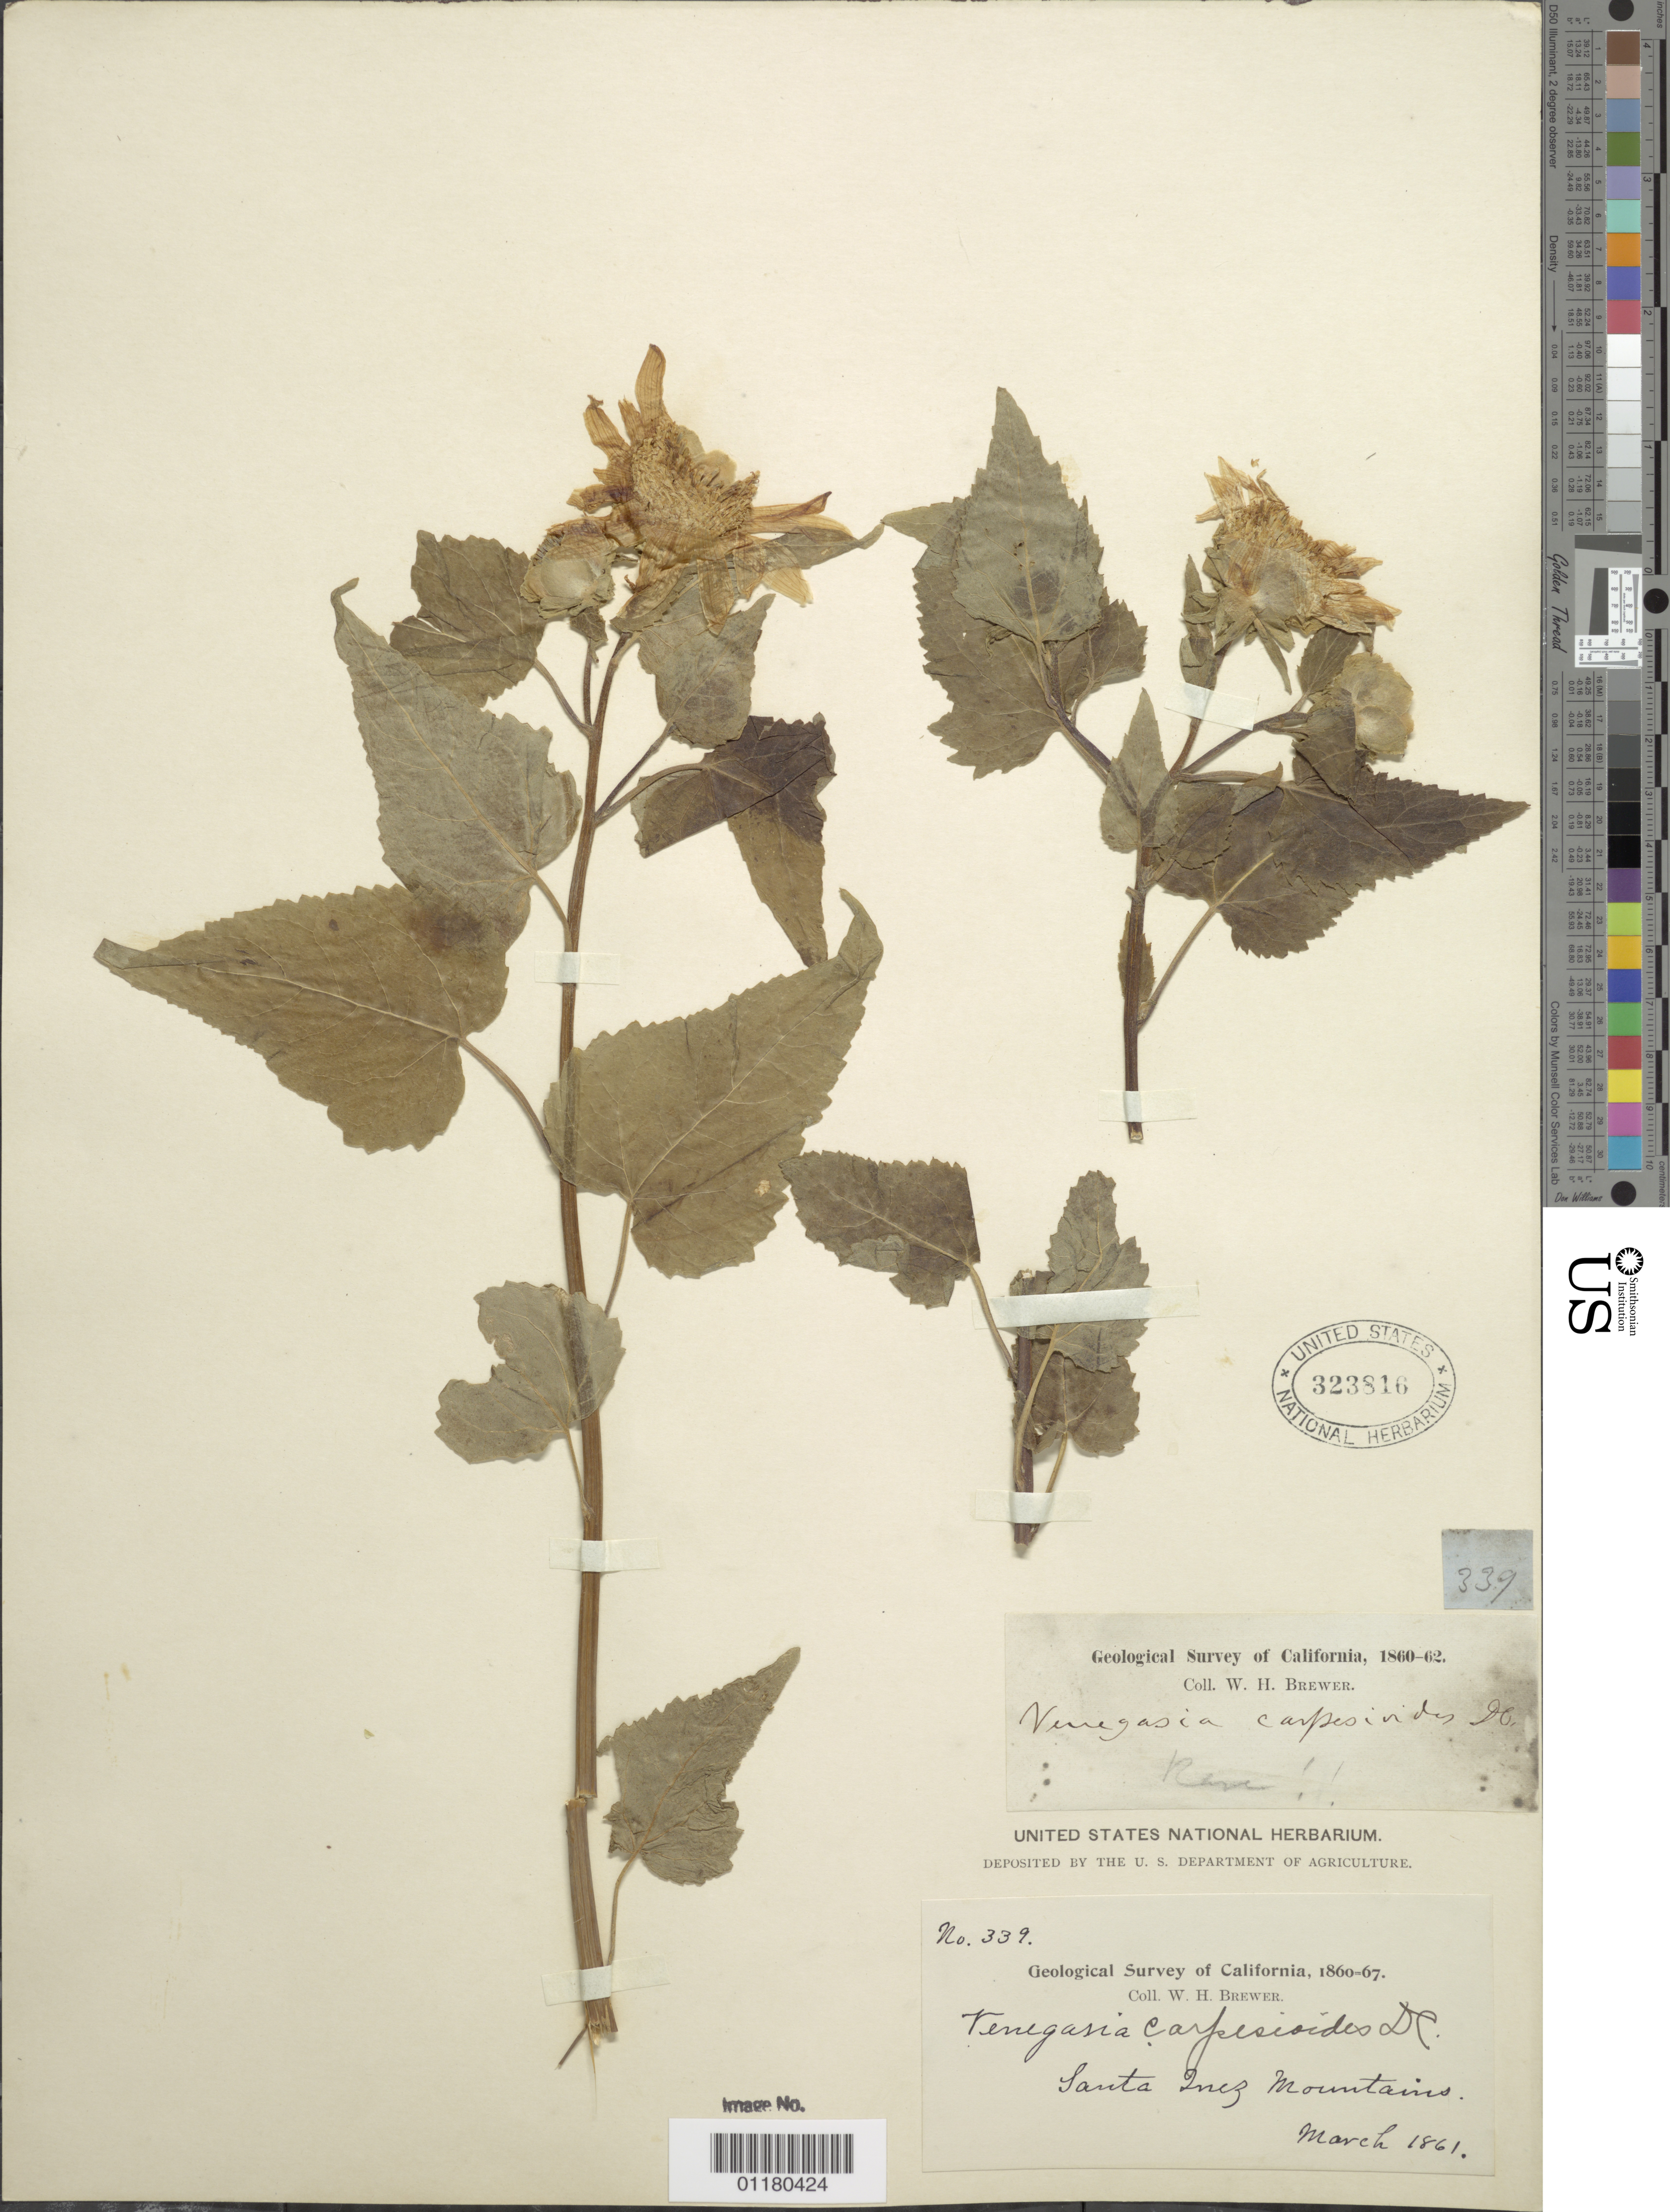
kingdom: Plantae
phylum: Tracheophyta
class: Magnoliopsida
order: Asterales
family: Asteraceae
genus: Venegasia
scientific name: Venegasia carpesioides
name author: DC.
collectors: W. H. Brewer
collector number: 339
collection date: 1861-03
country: United States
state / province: California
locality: Santa Cruz Mountains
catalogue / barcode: US 323816